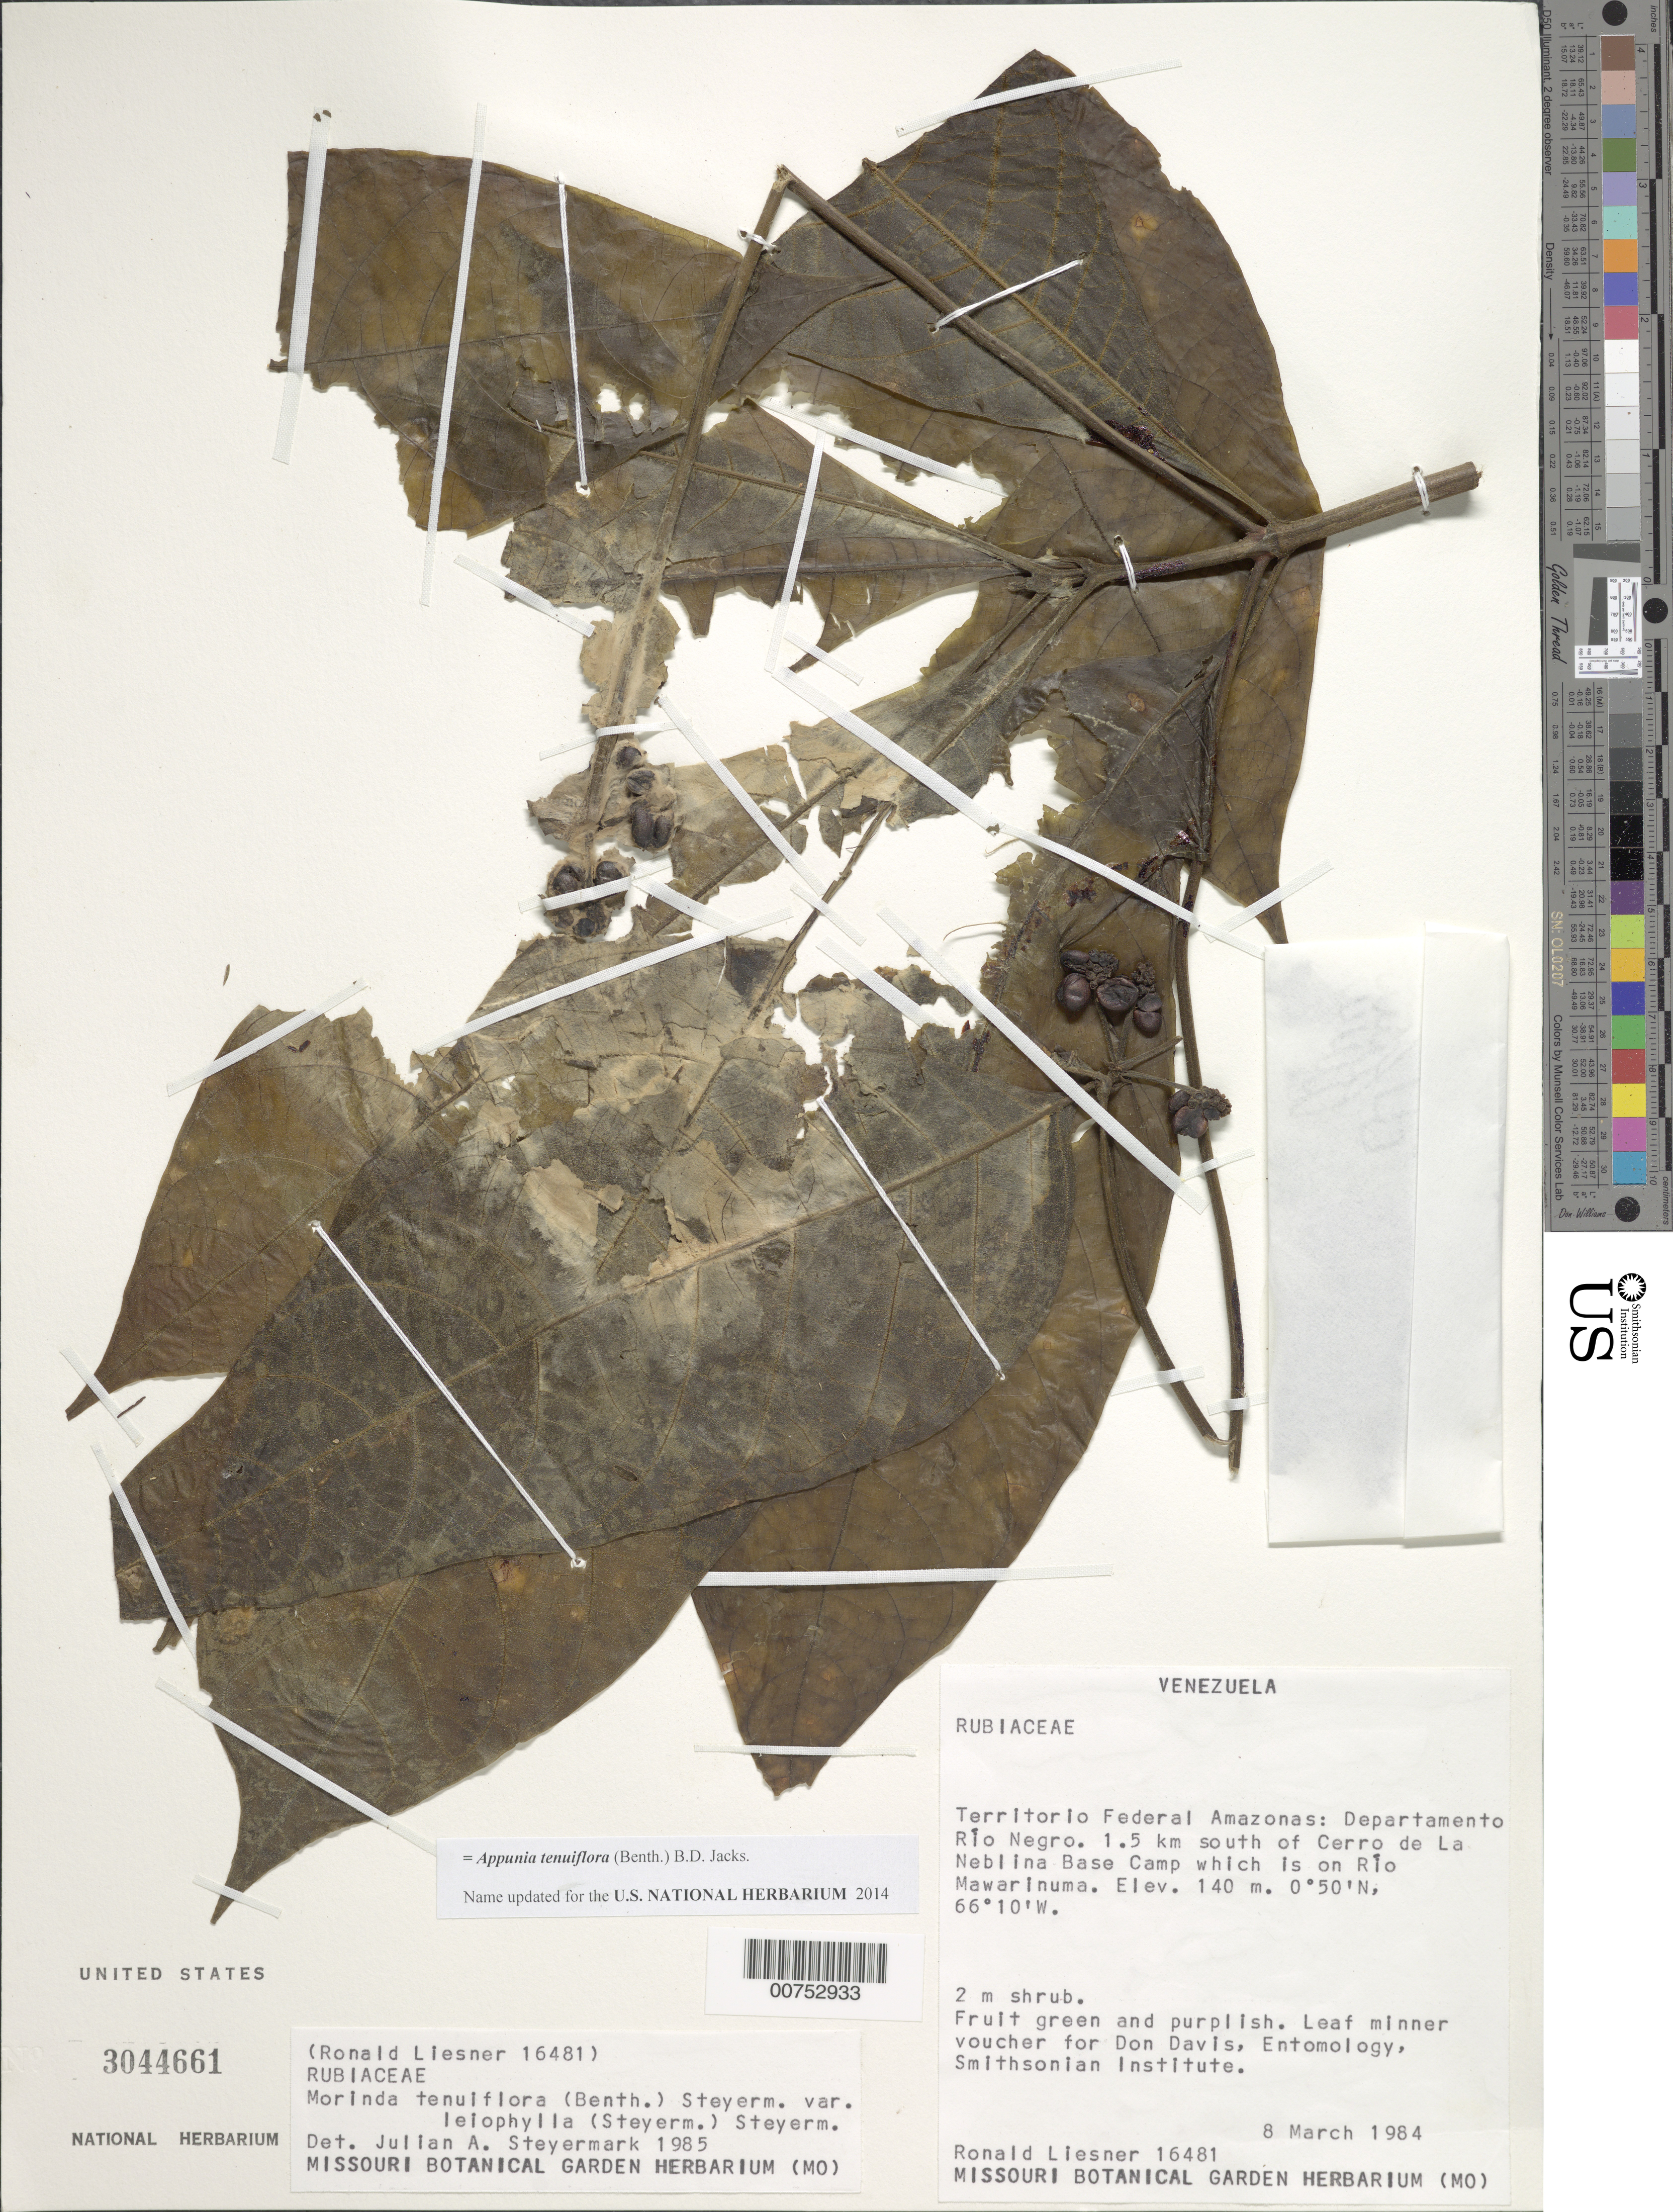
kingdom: Plantae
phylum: Tracheophyta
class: Magnoliopsida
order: Gentianales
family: Rubiaceae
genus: Appunia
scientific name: Appunia tenuiflora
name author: (Benth.) Hook. f. ex B.D. Jacks.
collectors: R. L. Liesner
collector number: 16481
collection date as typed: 8-Mar-84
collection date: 1984-03-08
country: Venezuela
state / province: Amazonas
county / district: Río Negro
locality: Río Mawarinuma, 1.5 km S of Cerro de La Neblina Base Camp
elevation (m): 140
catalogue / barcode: US 3044661